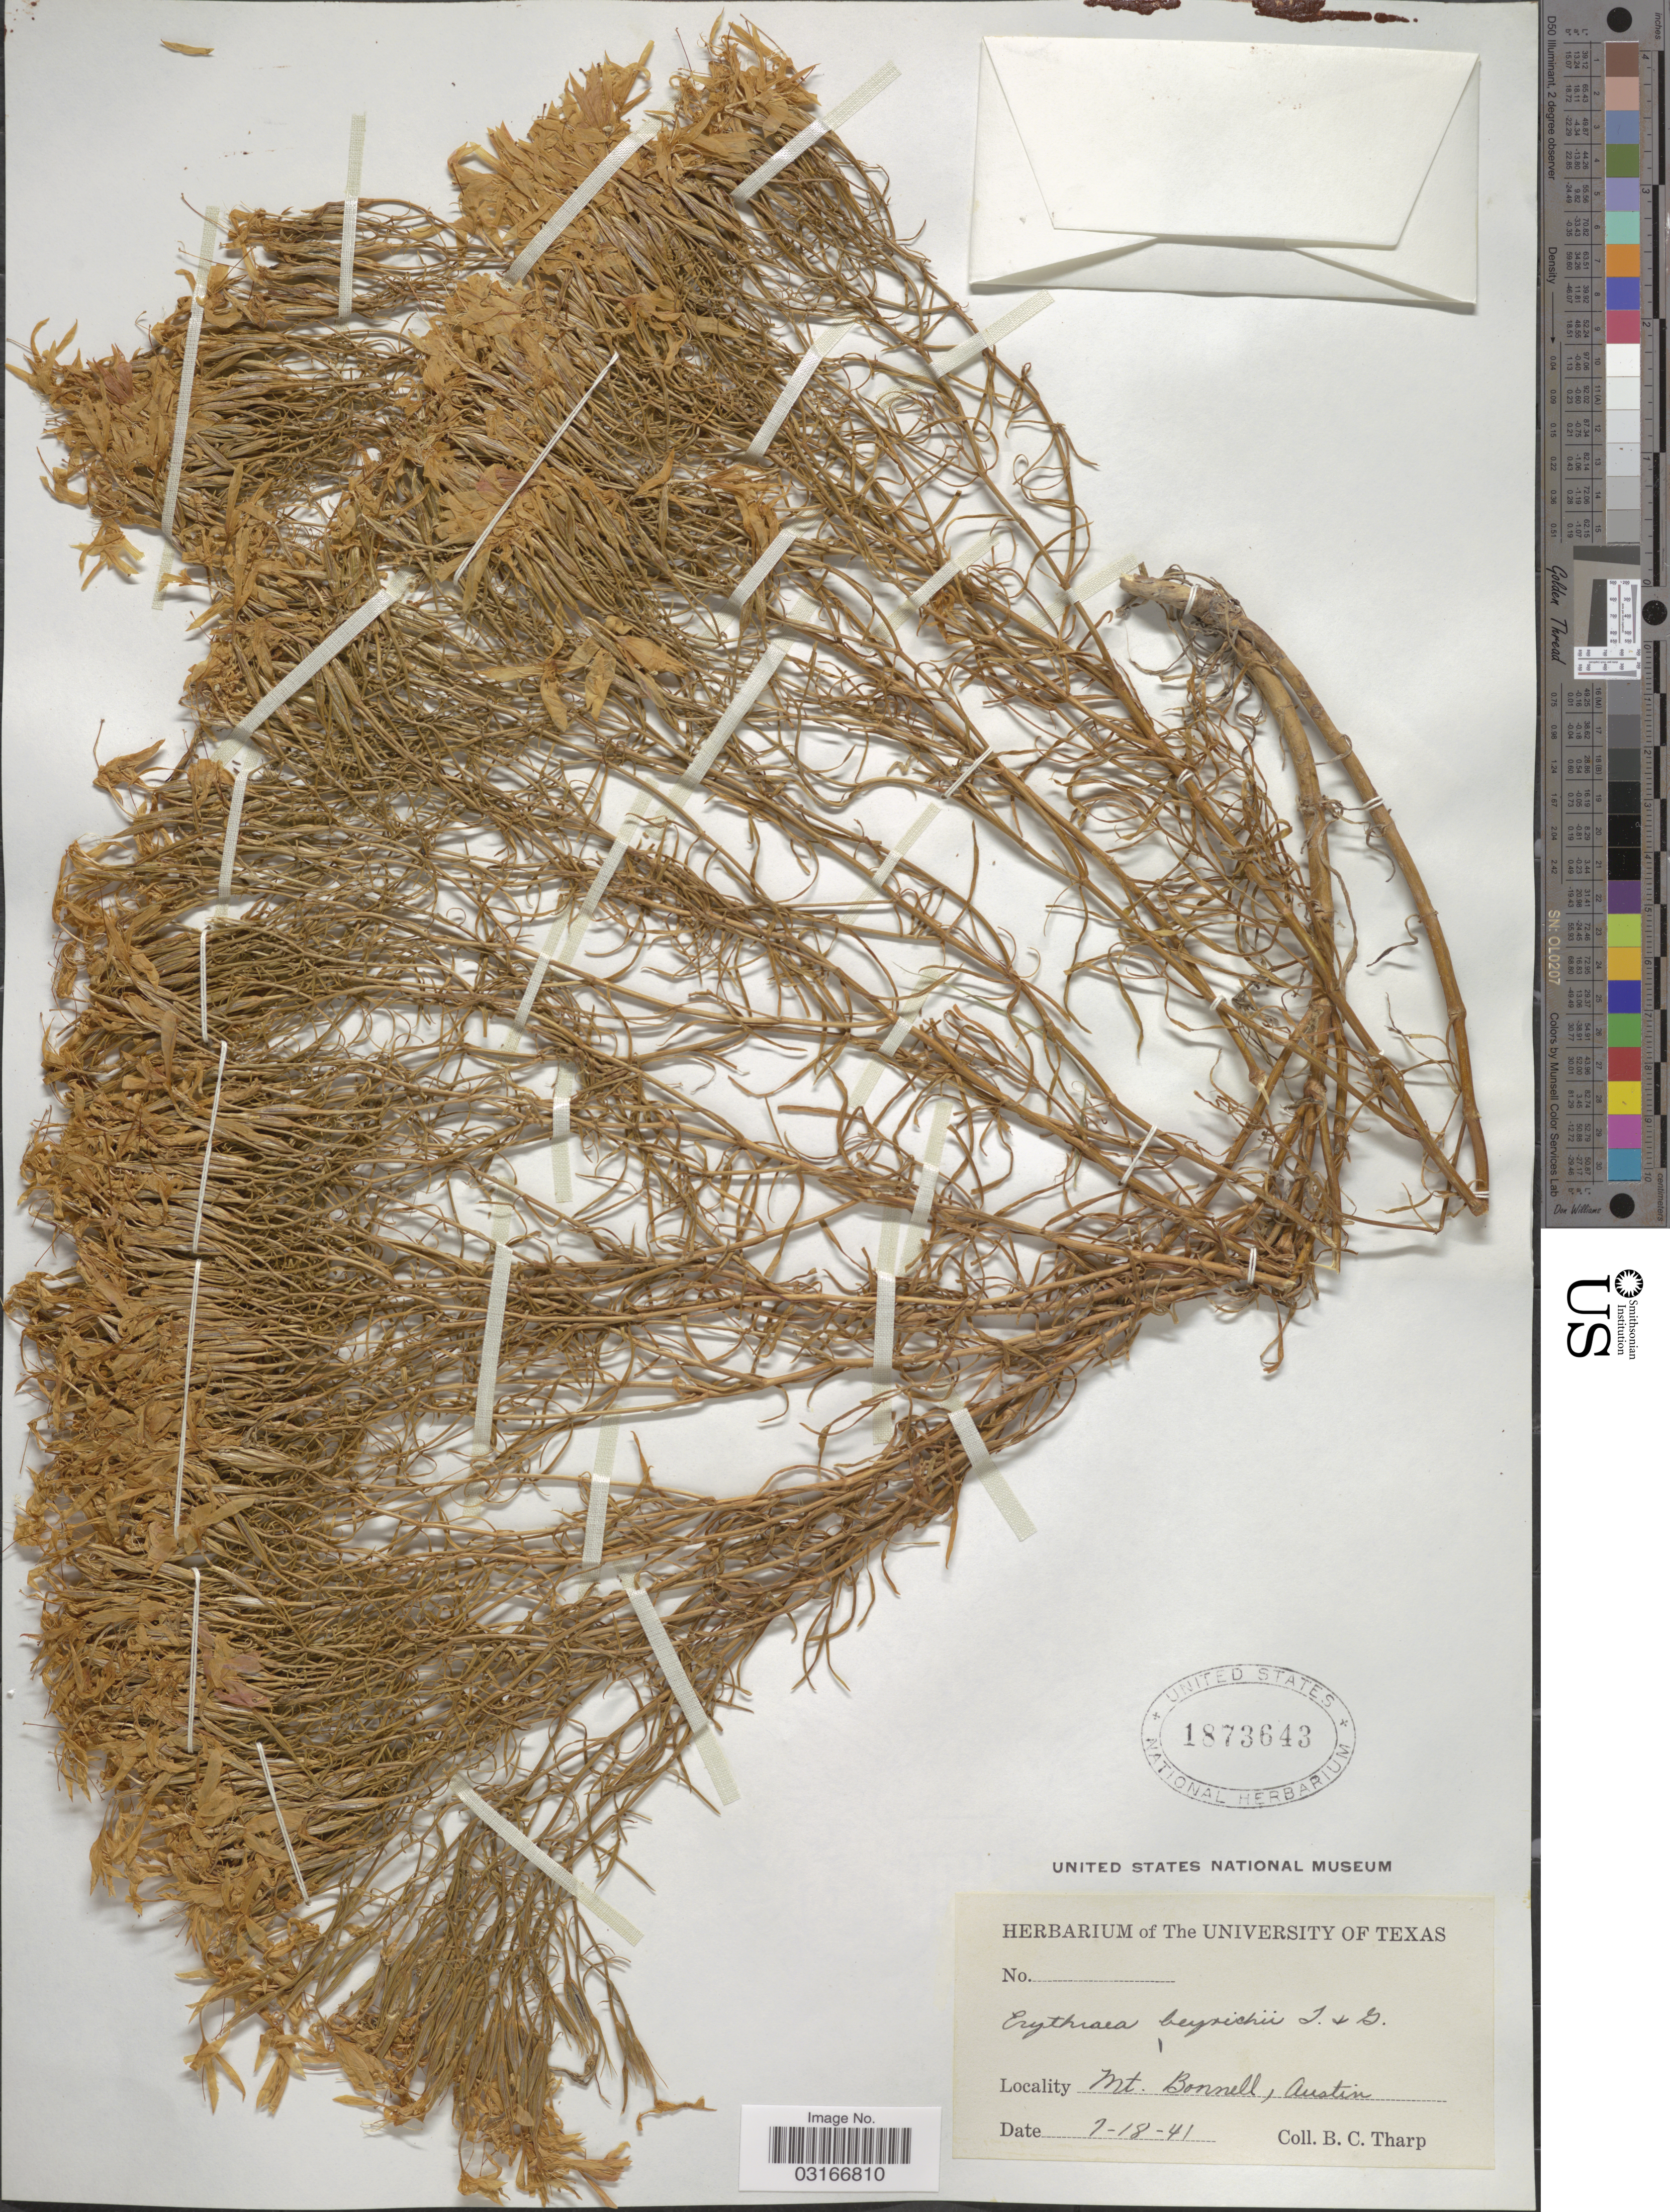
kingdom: Plantae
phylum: Tracheophyta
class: Magnoliopsida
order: Gentianales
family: Gentianaceae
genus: Centaurium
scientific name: Centaurium beyrichii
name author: (Torr.) B.L. Rob.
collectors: B. C. Tharp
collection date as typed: Transcribed d/m/y: 18/7/41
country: United States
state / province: Texas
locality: Mt. Bonnell, Austin.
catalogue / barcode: US 1873643